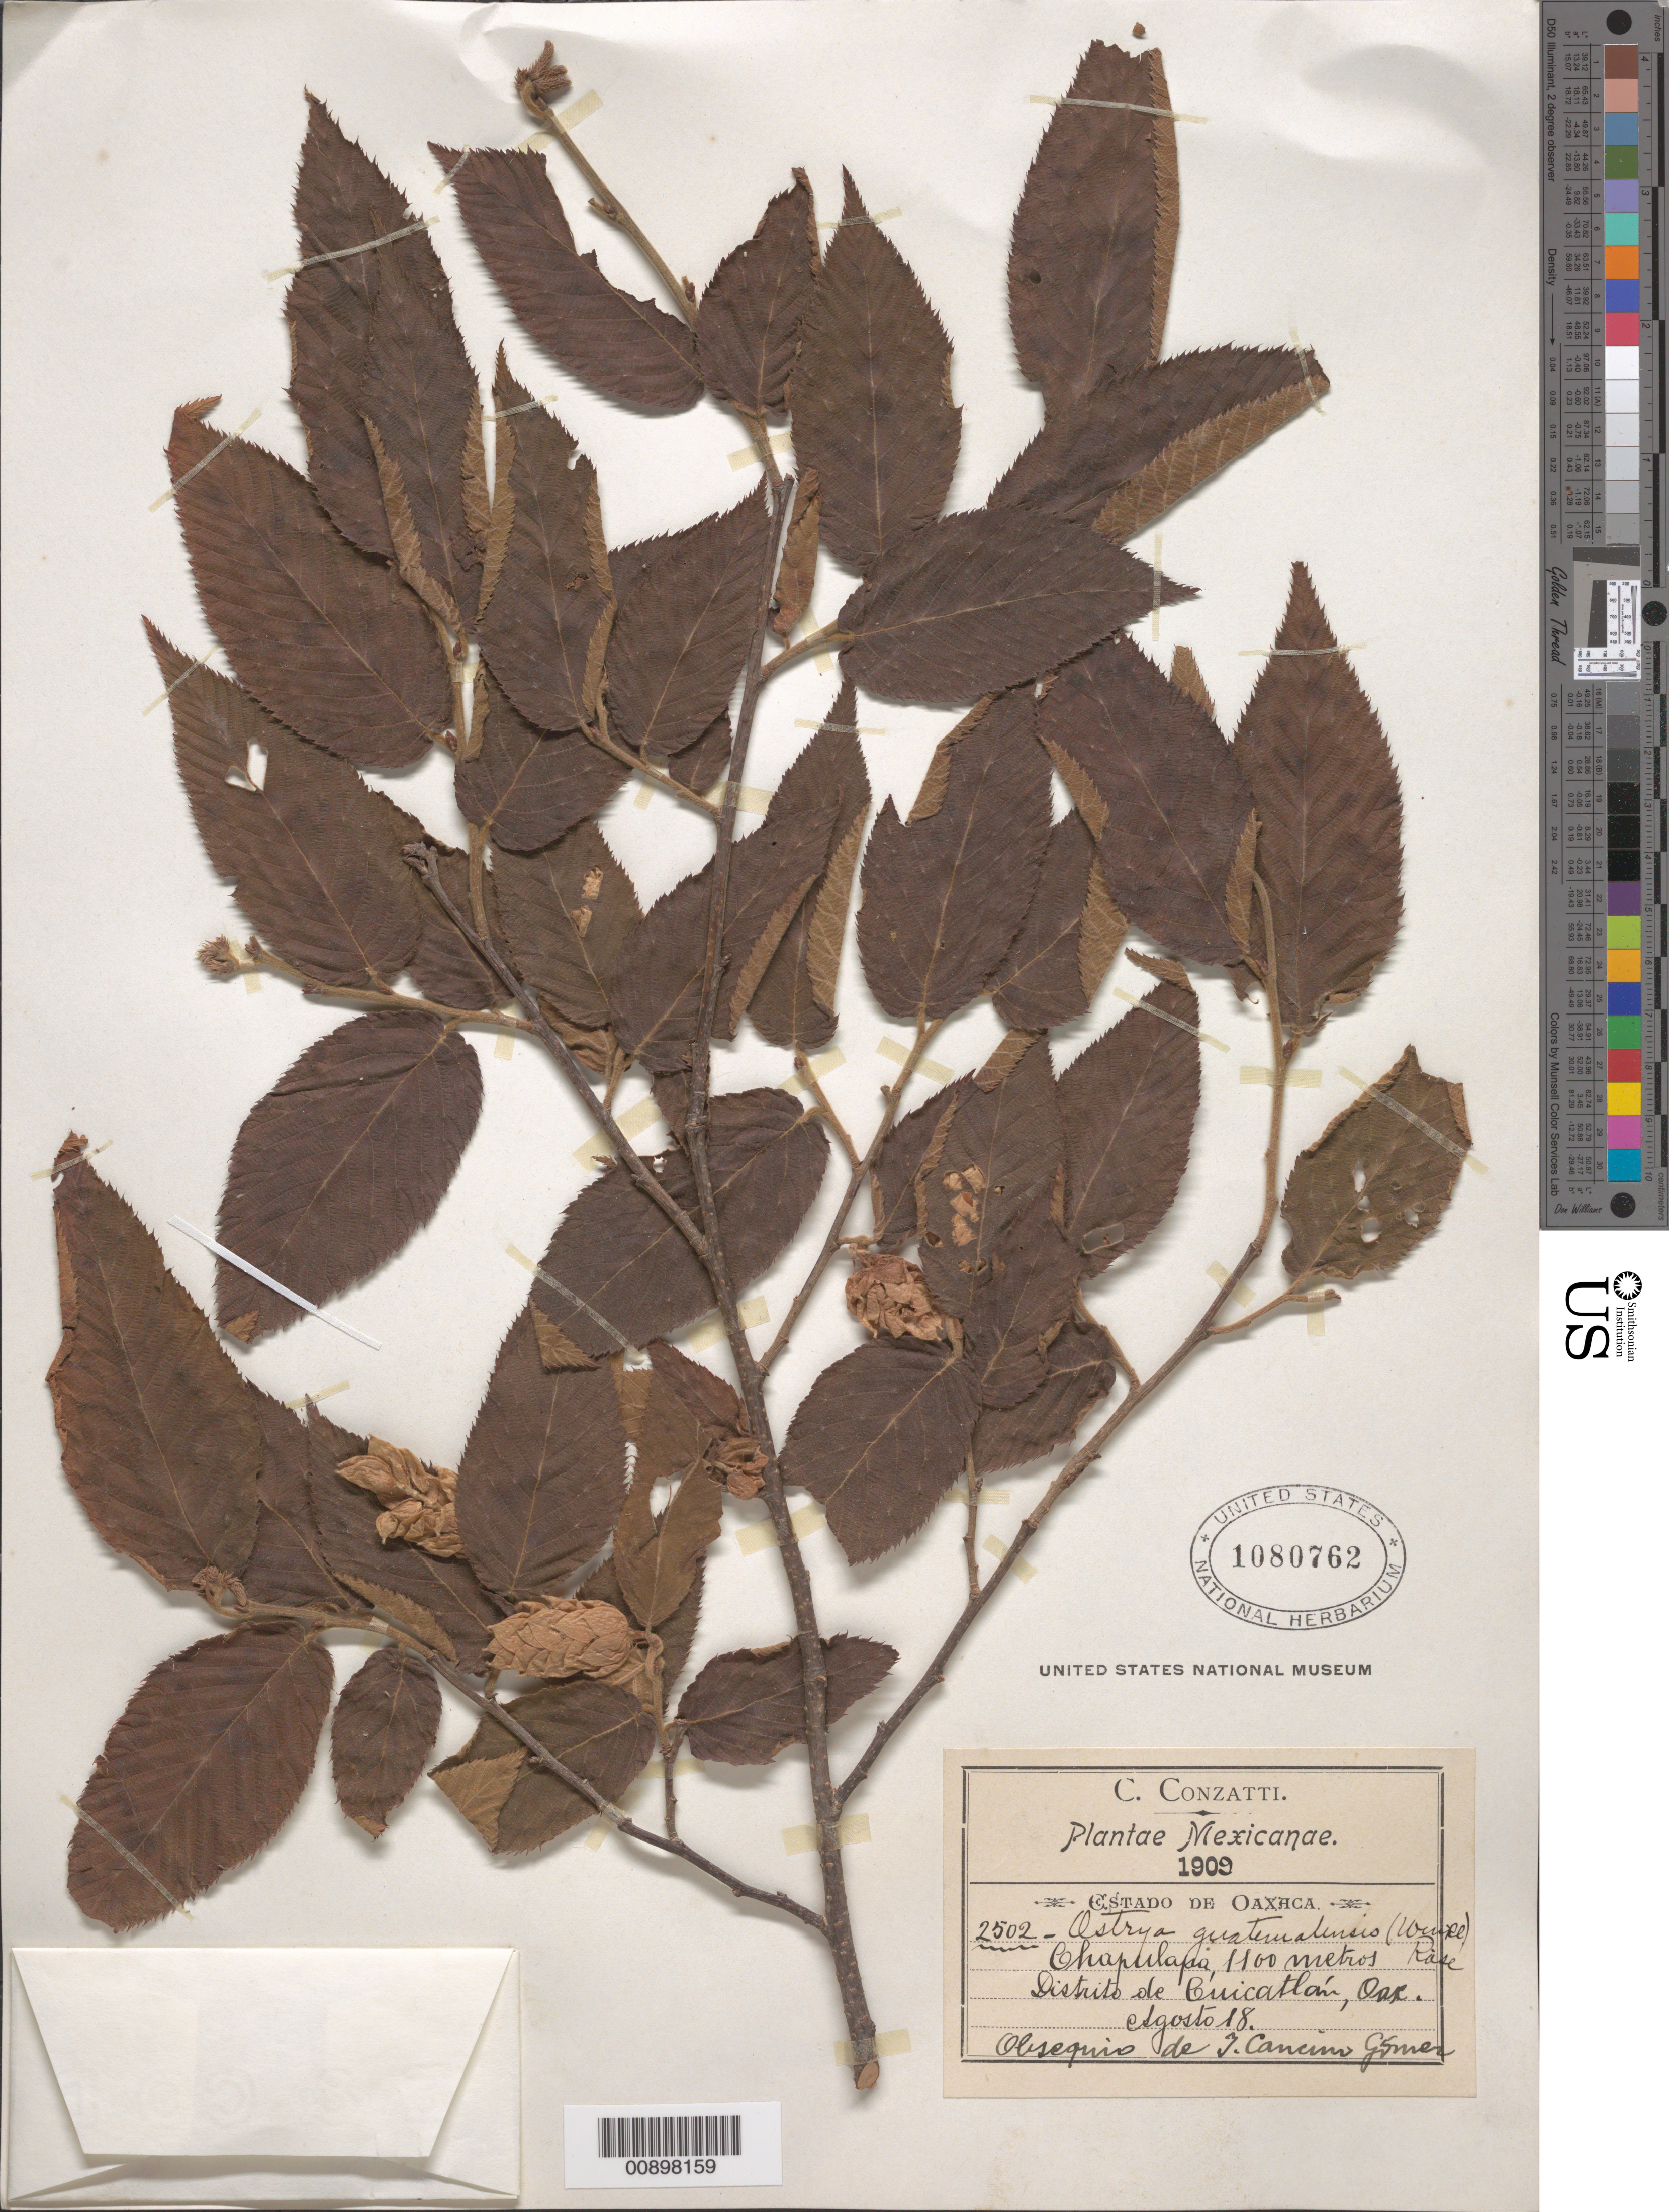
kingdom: Plantae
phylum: Tracheophyta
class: Magnoliopsida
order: Fagales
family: Betulaceae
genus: Ostrya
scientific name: Ostrya guatemalensis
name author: (H.J.P. Winkl.) Rose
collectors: C. Conzatti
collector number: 2502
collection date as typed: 18 Aug 1909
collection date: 1909-08-18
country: Mexico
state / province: Oaxaca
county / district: Cuicatlán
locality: Chapulapia, Distrito de Cuicatlán, Oaxaca.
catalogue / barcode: US 1080762